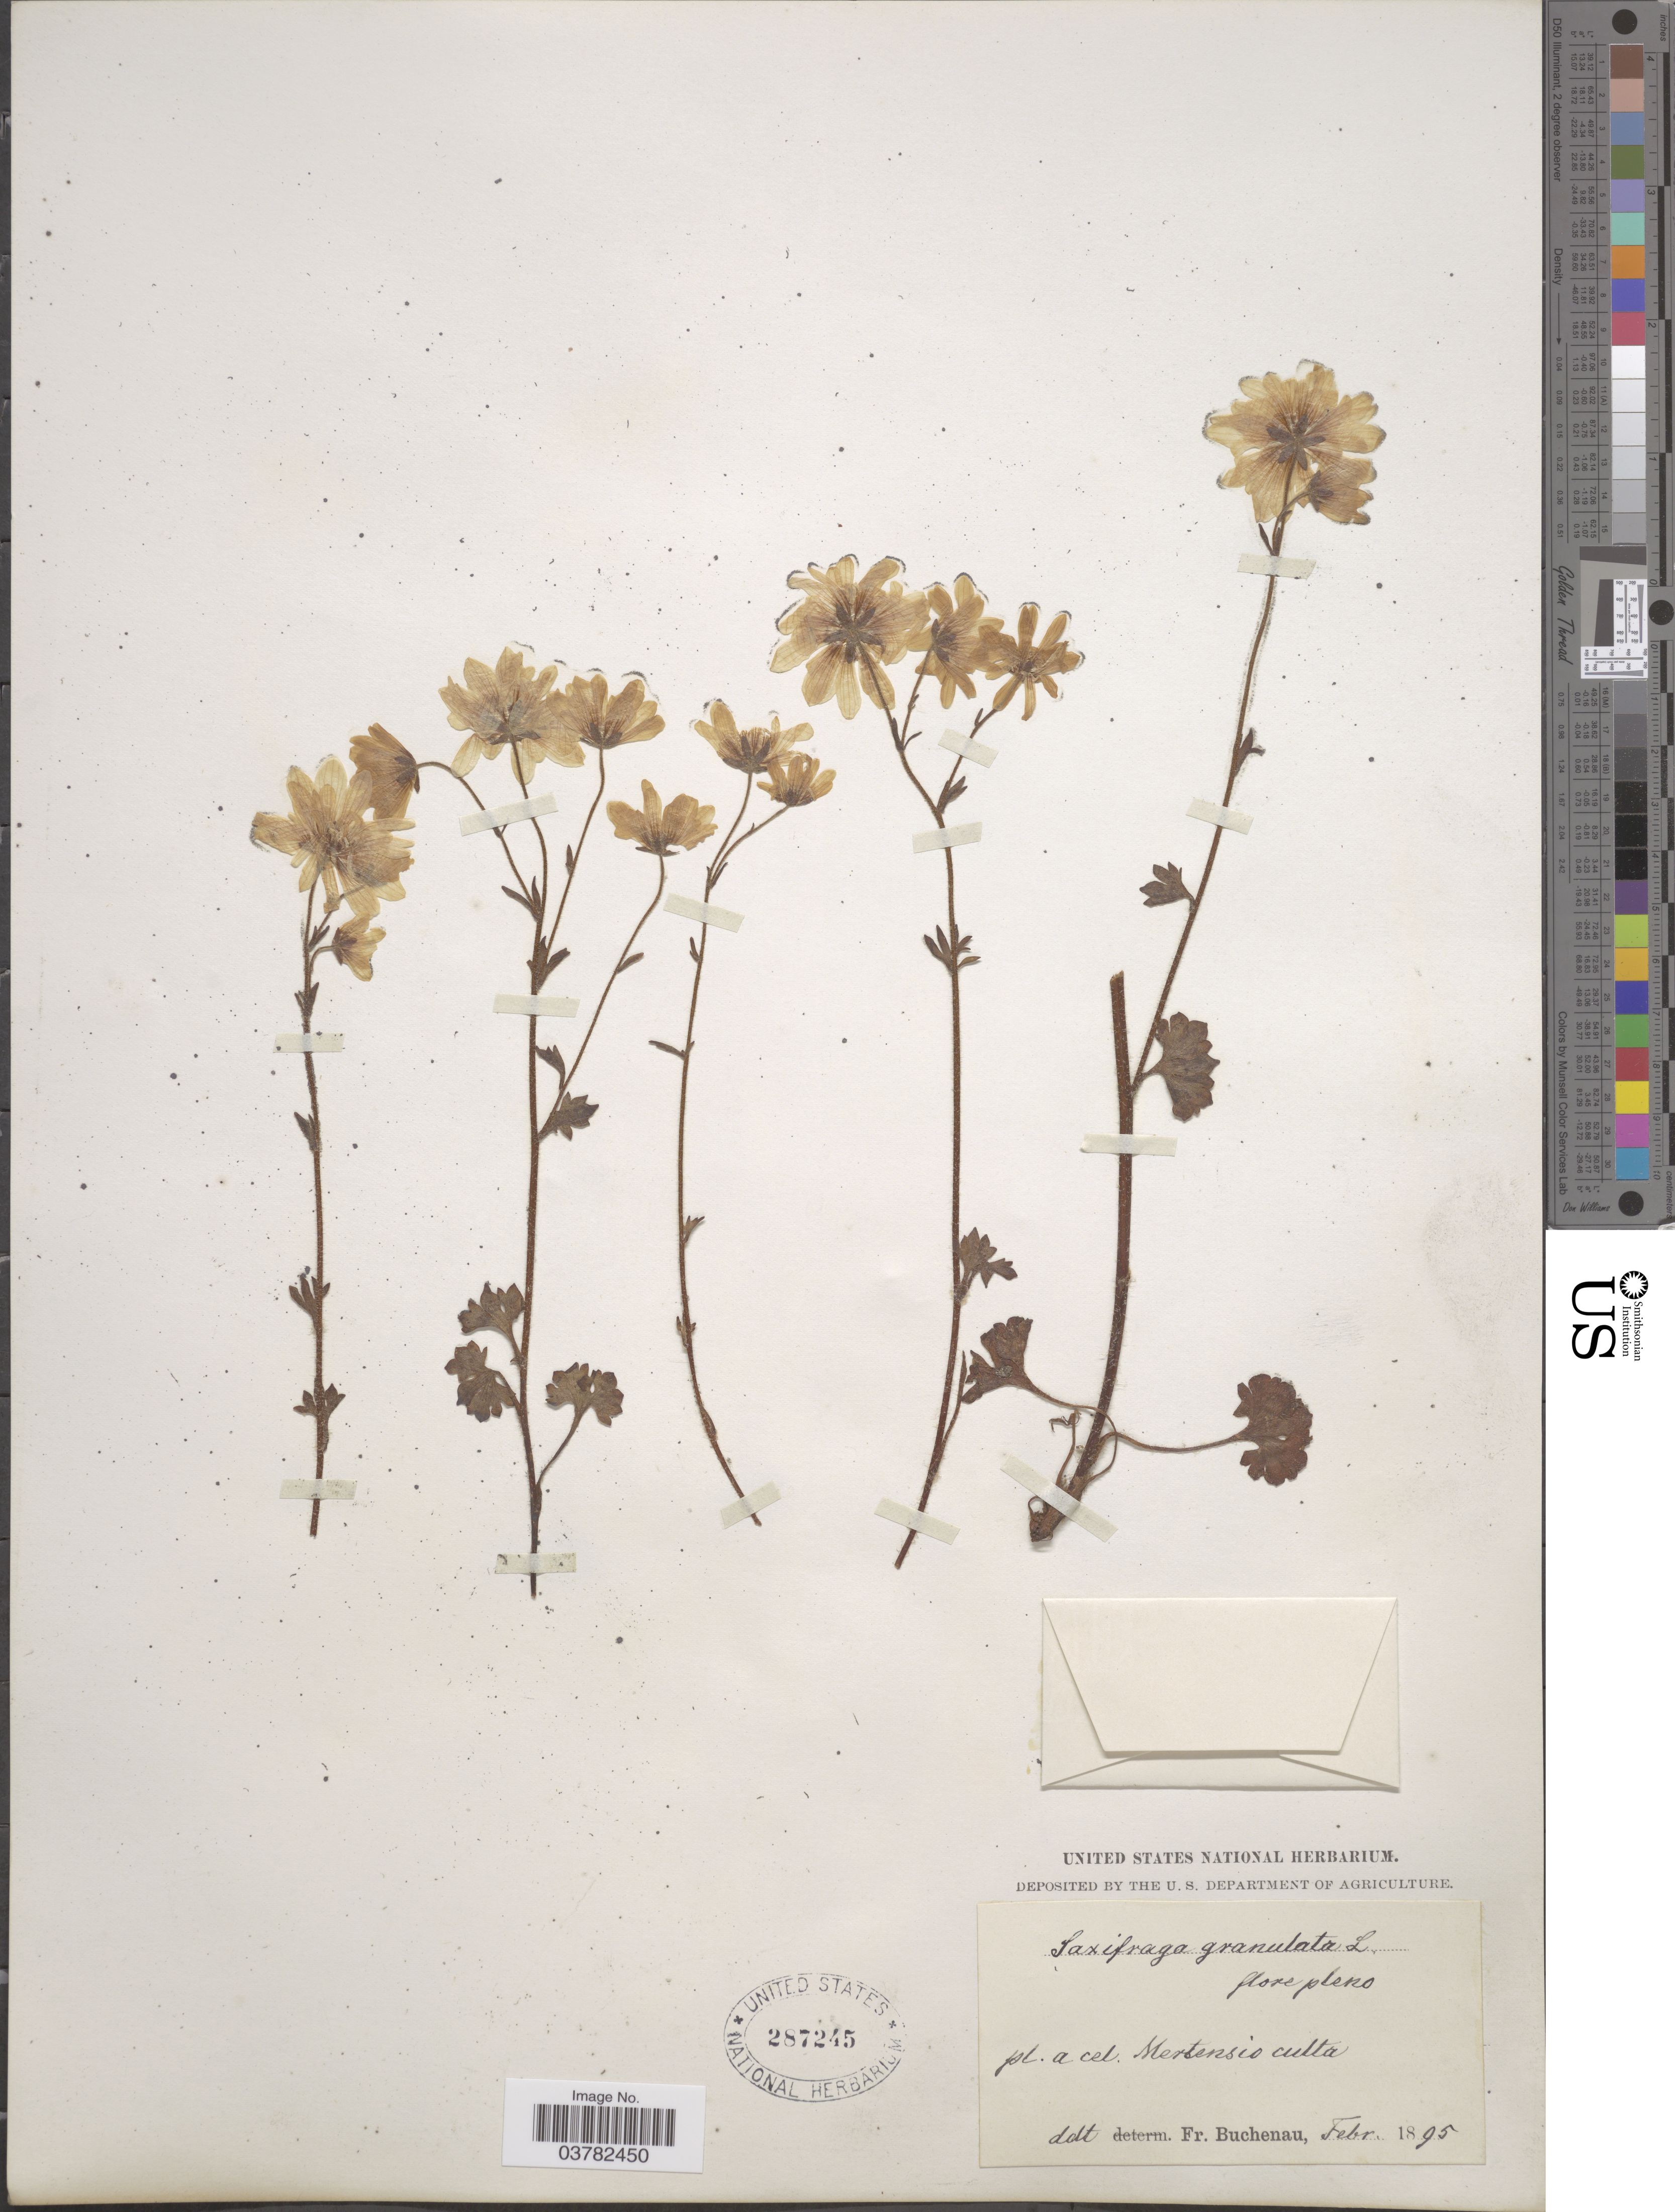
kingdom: Plantae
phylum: Tracheophyta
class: Magnoliopsida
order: Saxifragales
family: Saxifragaceae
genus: Saxifraga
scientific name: Saxifraga granulata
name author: L.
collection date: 1895-02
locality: Mertensio culta.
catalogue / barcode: US 287245